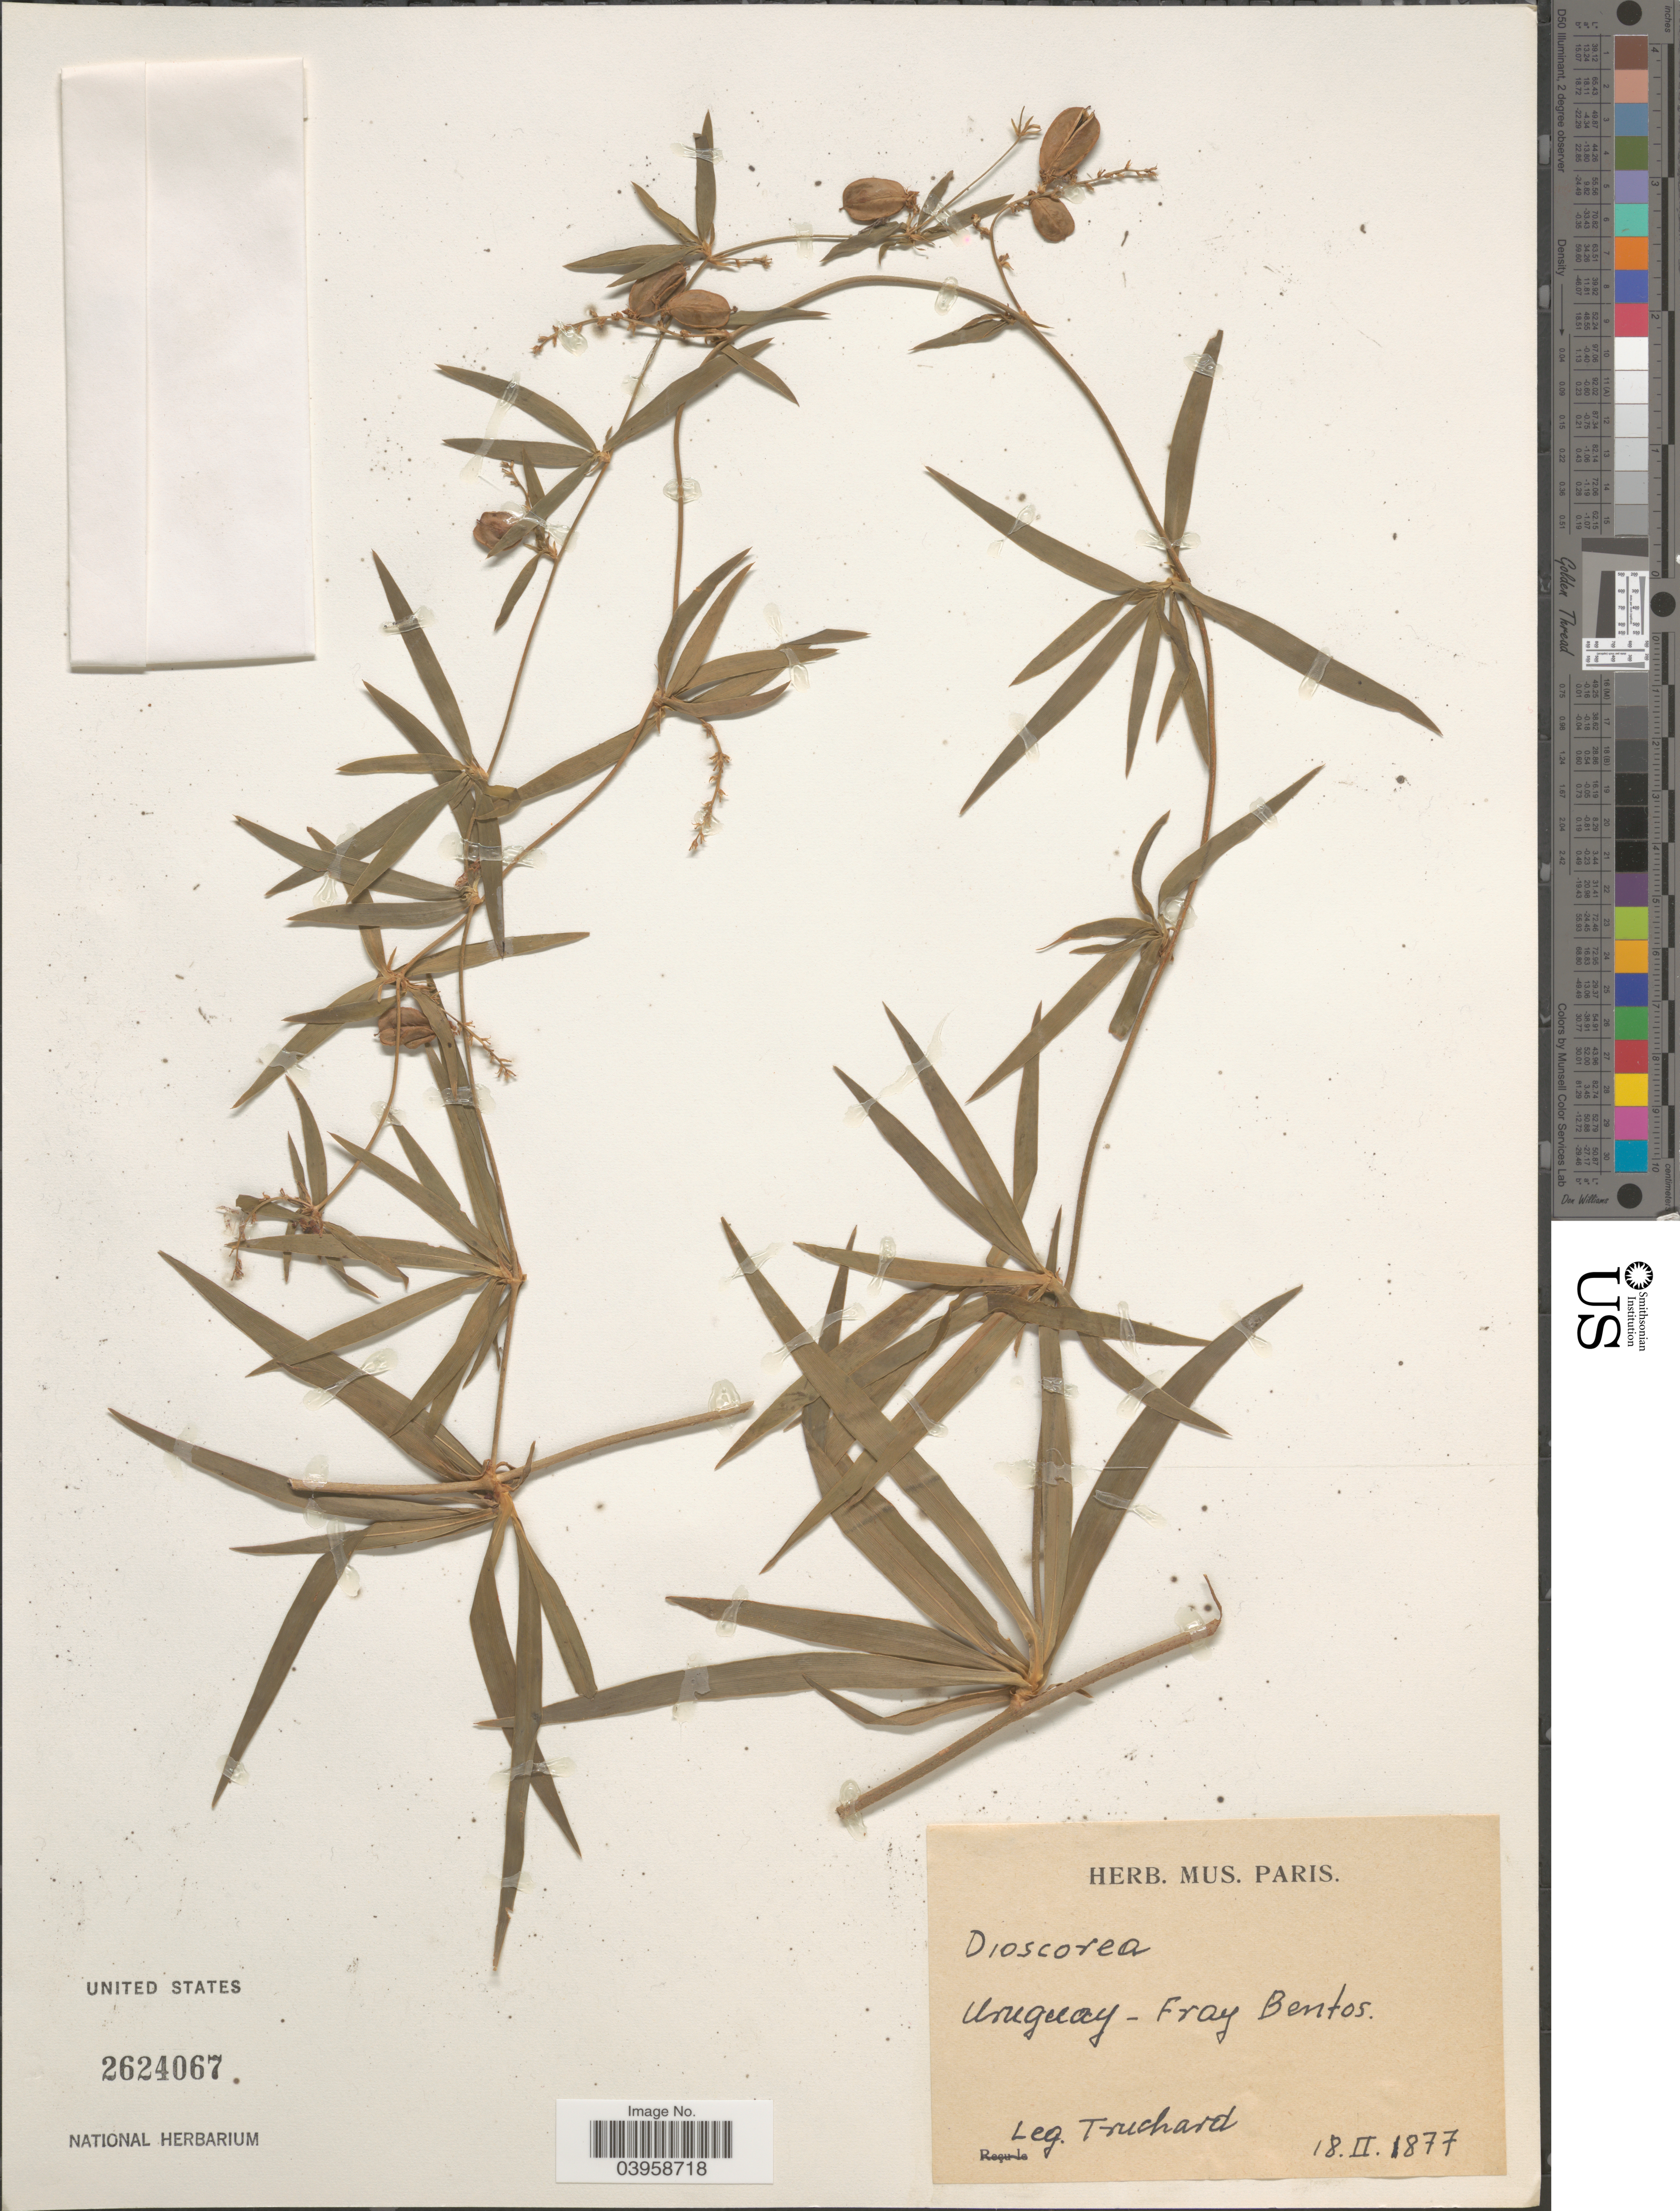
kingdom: Plantae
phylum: Tracheophyta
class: Liliopsida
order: Asparagales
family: Asparagaceae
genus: Herreria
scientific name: Herreria montevidensis var. montevidensis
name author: Klotzsch ex Griseb.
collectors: T. Truchard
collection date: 1877-02-18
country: Uruguay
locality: Fray Bentos.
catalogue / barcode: US 2624067